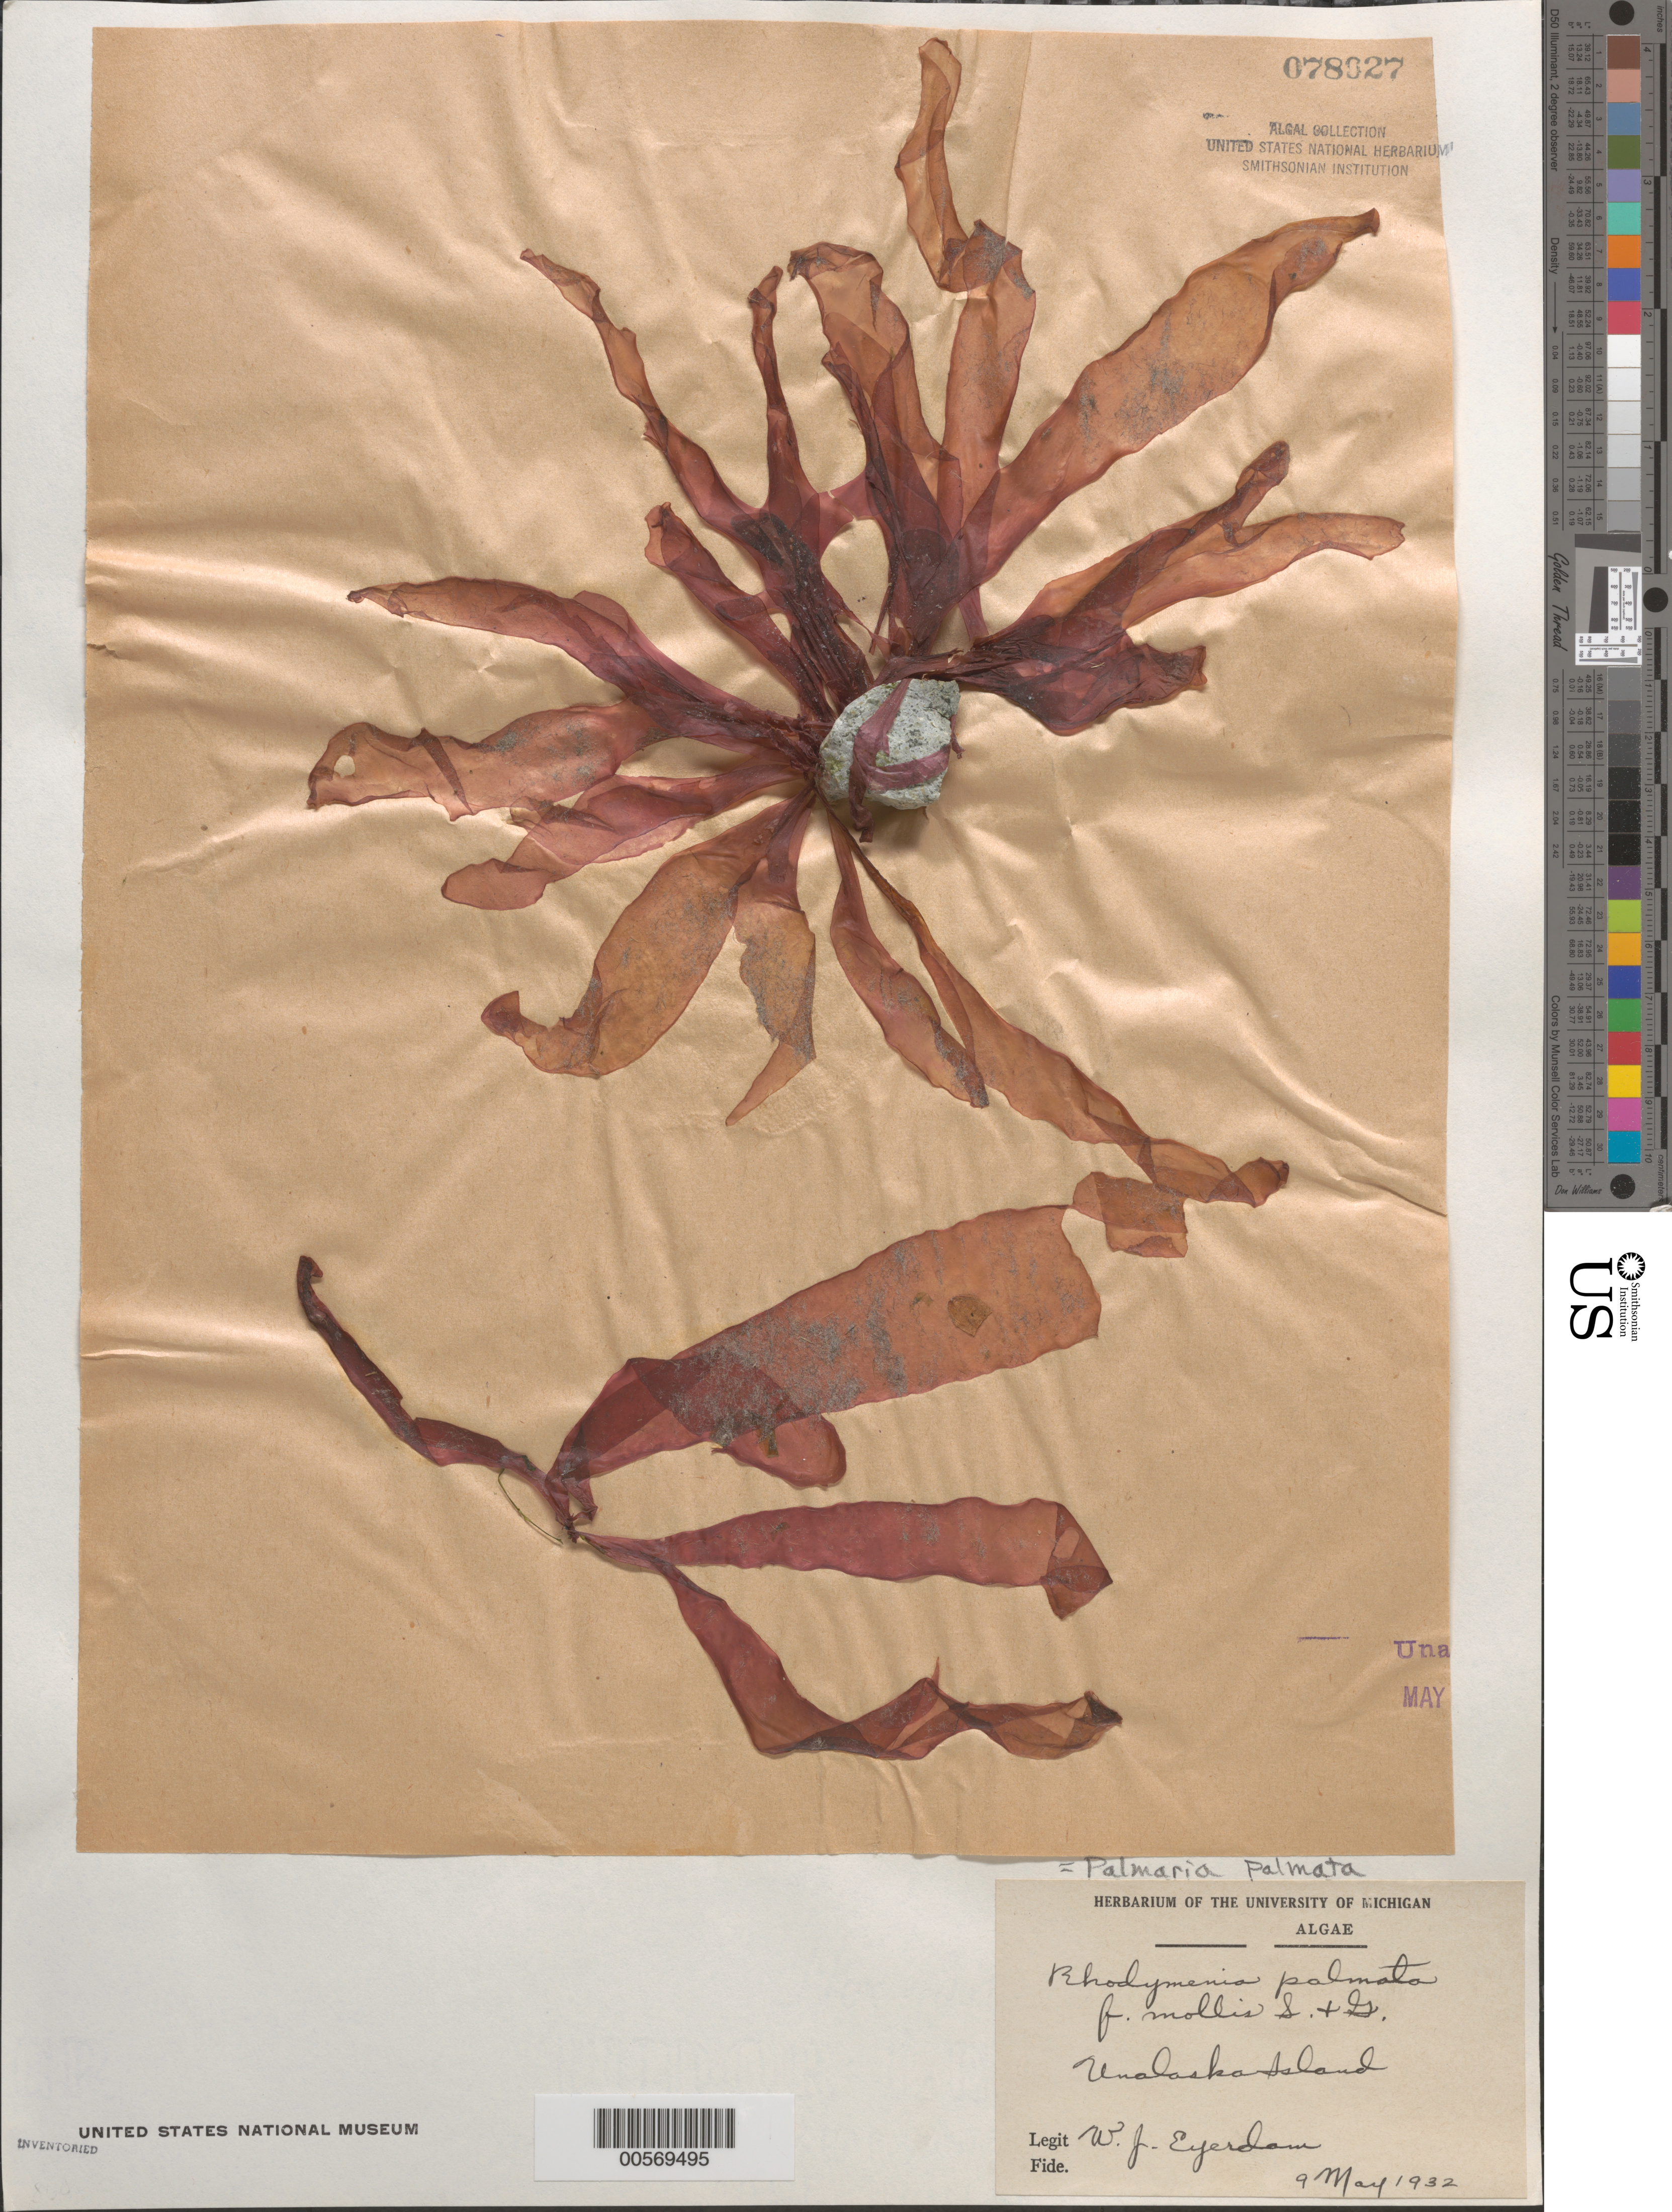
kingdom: Plantae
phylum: Rhodophyta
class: Florideophyceae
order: Palmariales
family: Palmariaceae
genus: Palmaria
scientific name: Palmaria palmata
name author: (L.) F. Weber & D. Mohr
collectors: W. J. Eyerdam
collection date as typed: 09 May 1932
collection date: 1932-05-09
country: United States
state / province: Alaska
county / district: Aleutian Islands Division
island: Unalaska Island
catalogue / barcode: US 78027